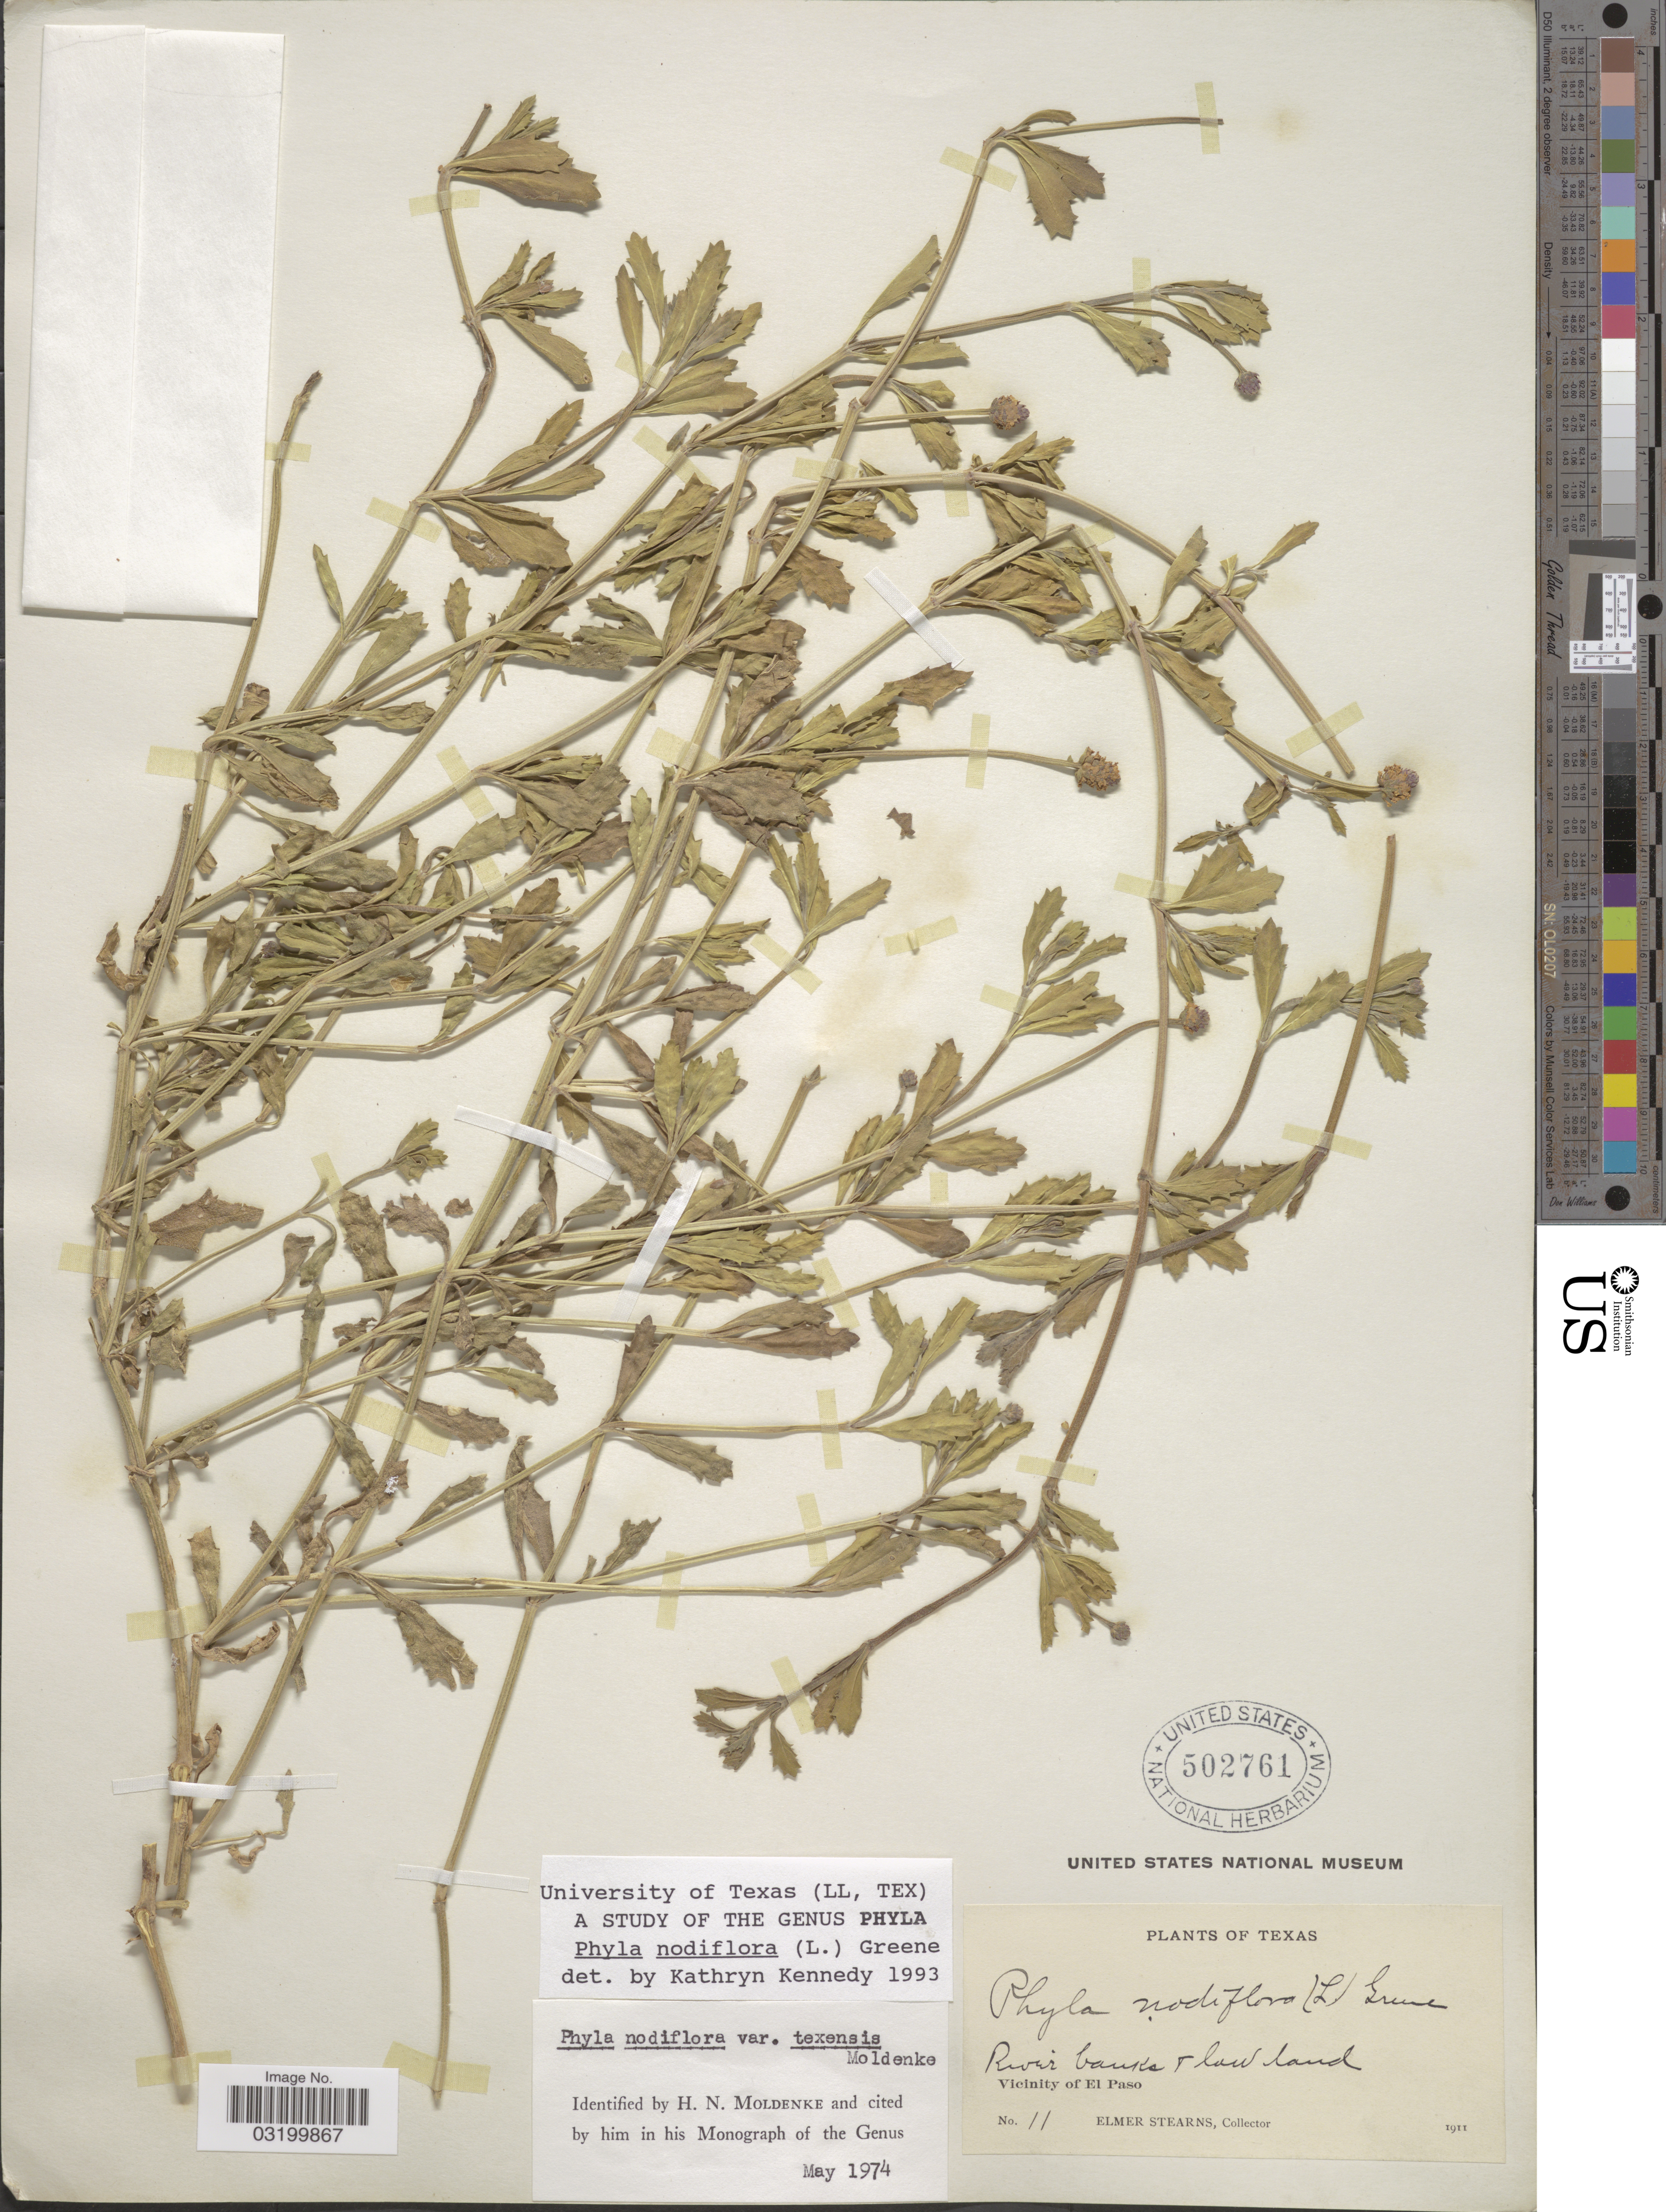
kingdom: Plantae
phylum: Tracheophyta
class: Magnoliopsida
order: Lamiales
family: Verbenaceae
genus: Phyla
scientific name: Phyla nodiflora var. nodiflora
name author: (L.) Greene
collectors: E. Stearns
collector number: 11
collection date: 1911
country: United States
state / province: Texas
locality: Vicinity of El Paso.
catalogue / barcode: US 502761